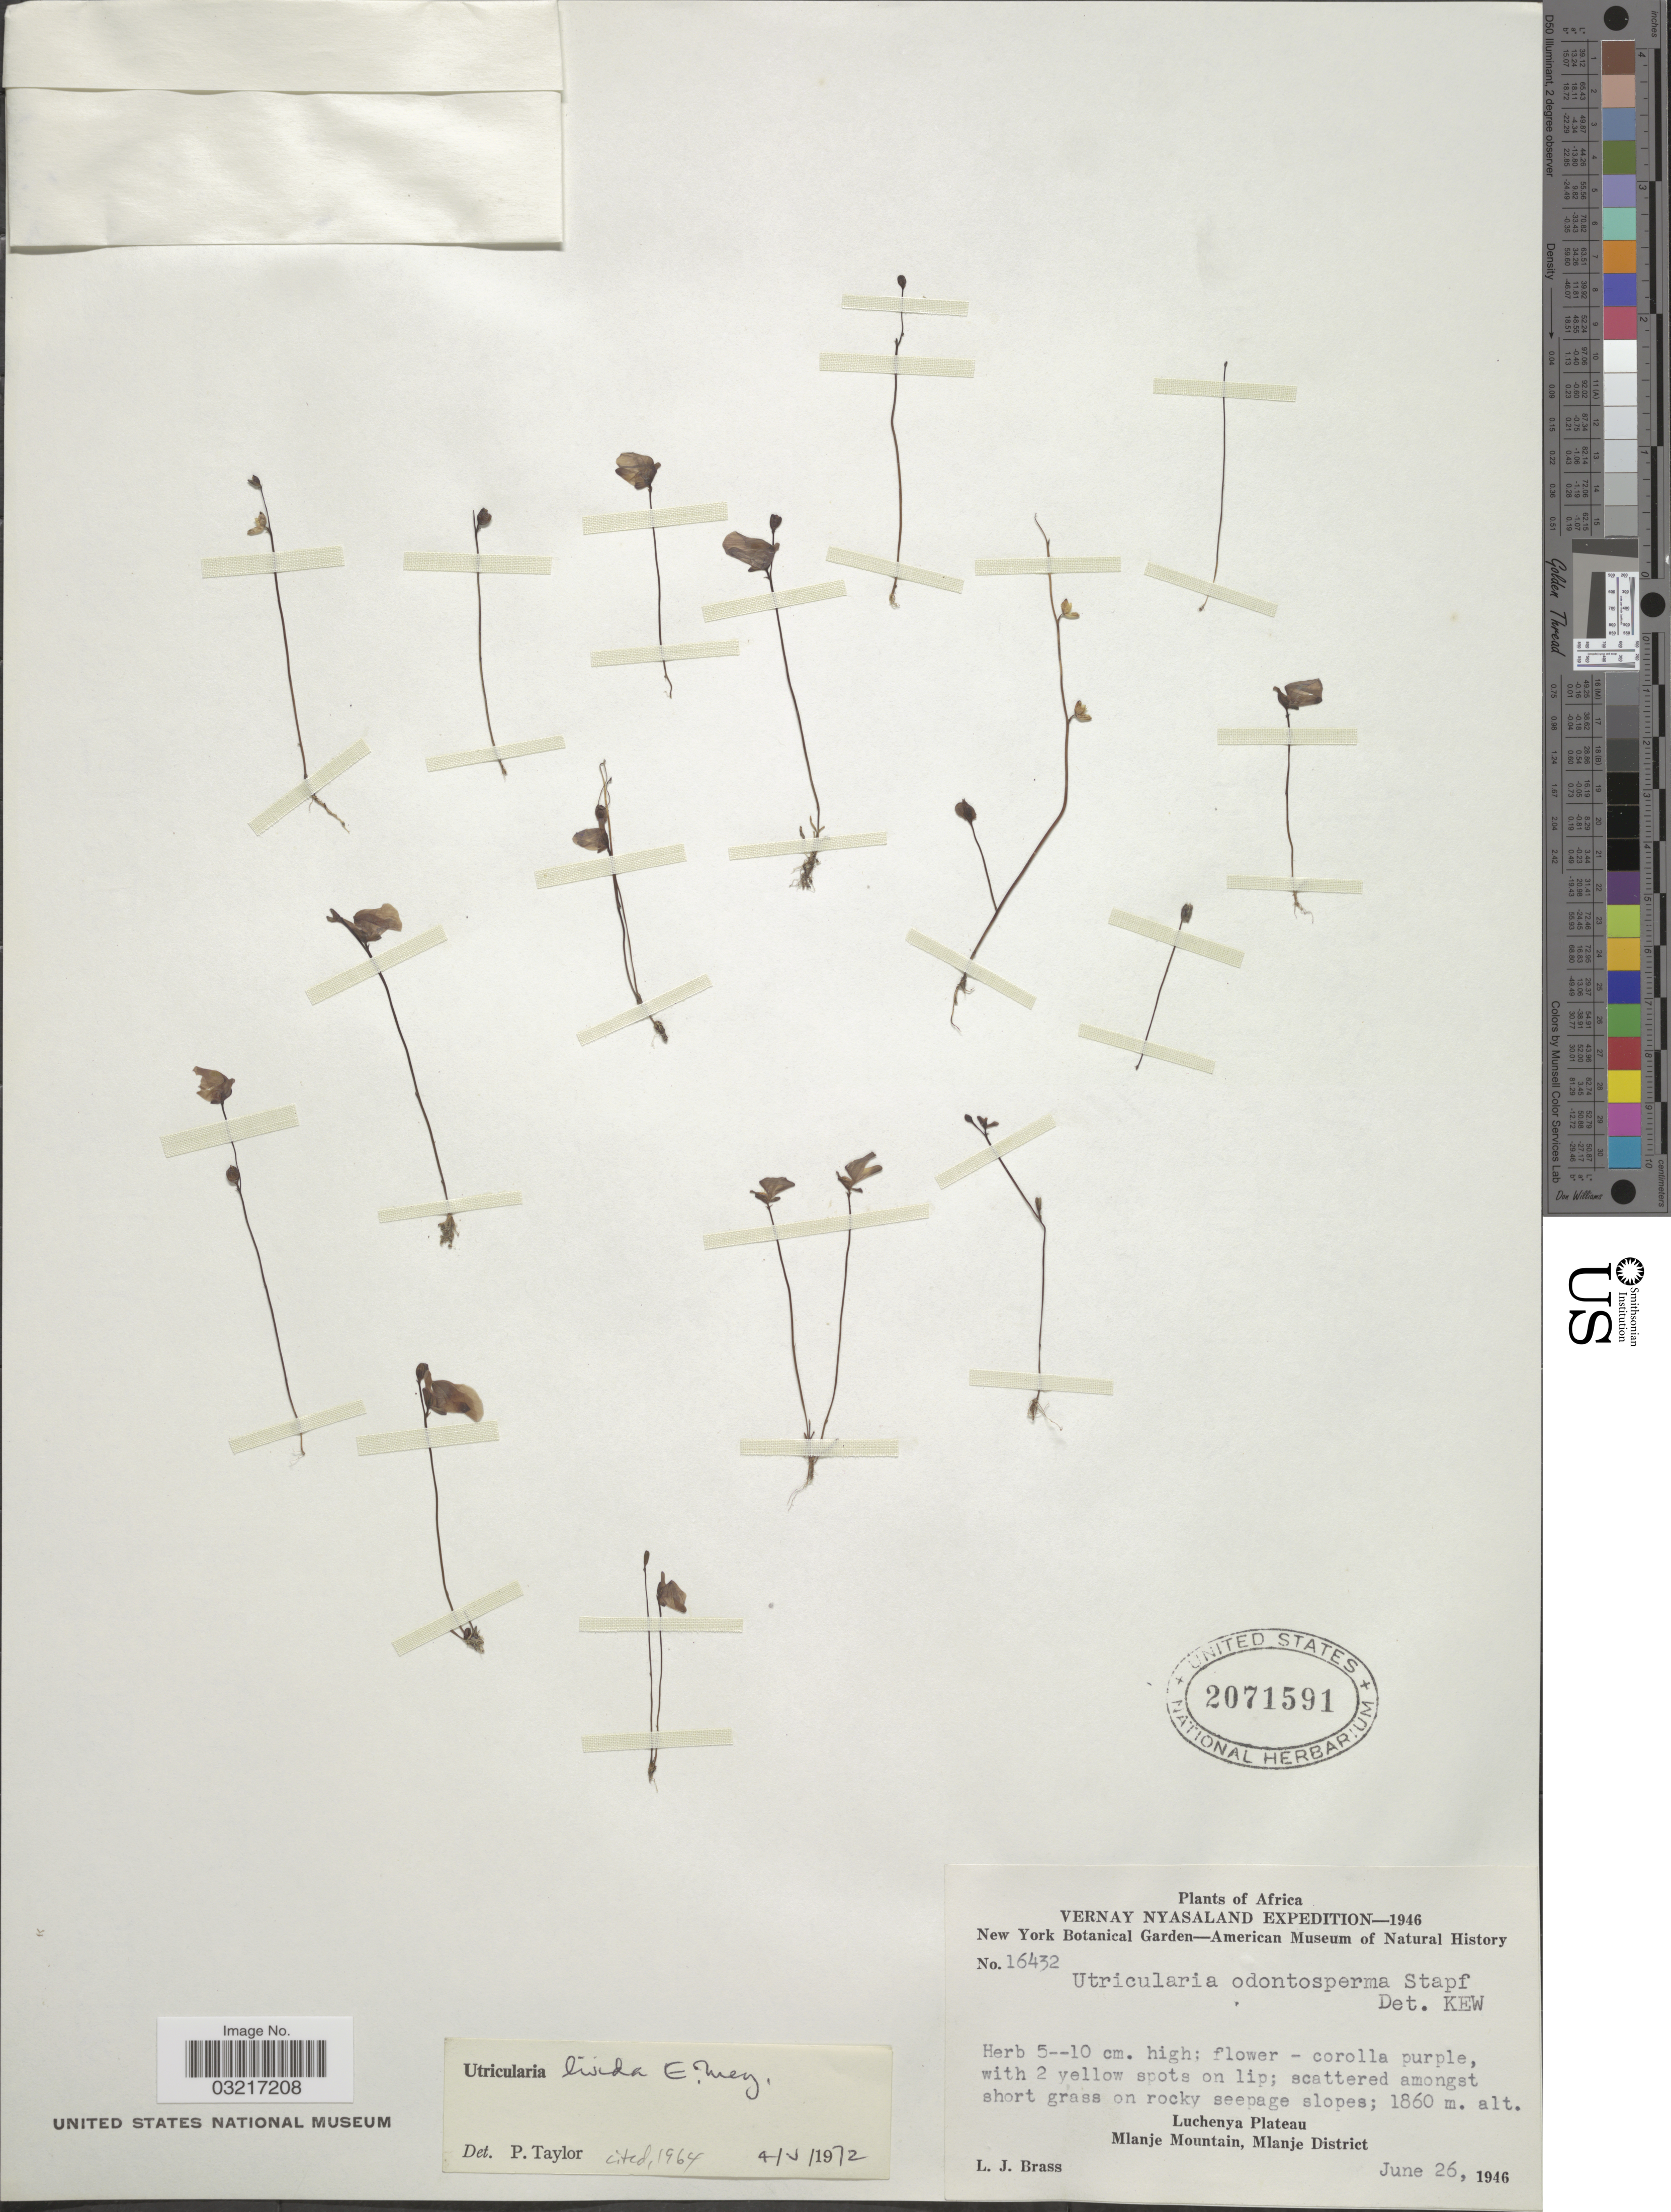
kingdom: Plantae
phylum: Tracheophyta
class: Magnoliopsida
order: Lamiales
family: Lentibulariaceae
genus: Utricularia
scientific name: Utricularia livida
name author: E. Mey.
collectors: L. J. Brass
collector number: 16432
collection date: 1946-06-26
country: Malawi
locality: Vernay Nyasaland. Luchenya Plateau. Mlanje Mountain, Mlanje District.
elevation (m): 1860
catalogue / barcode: US 2071591